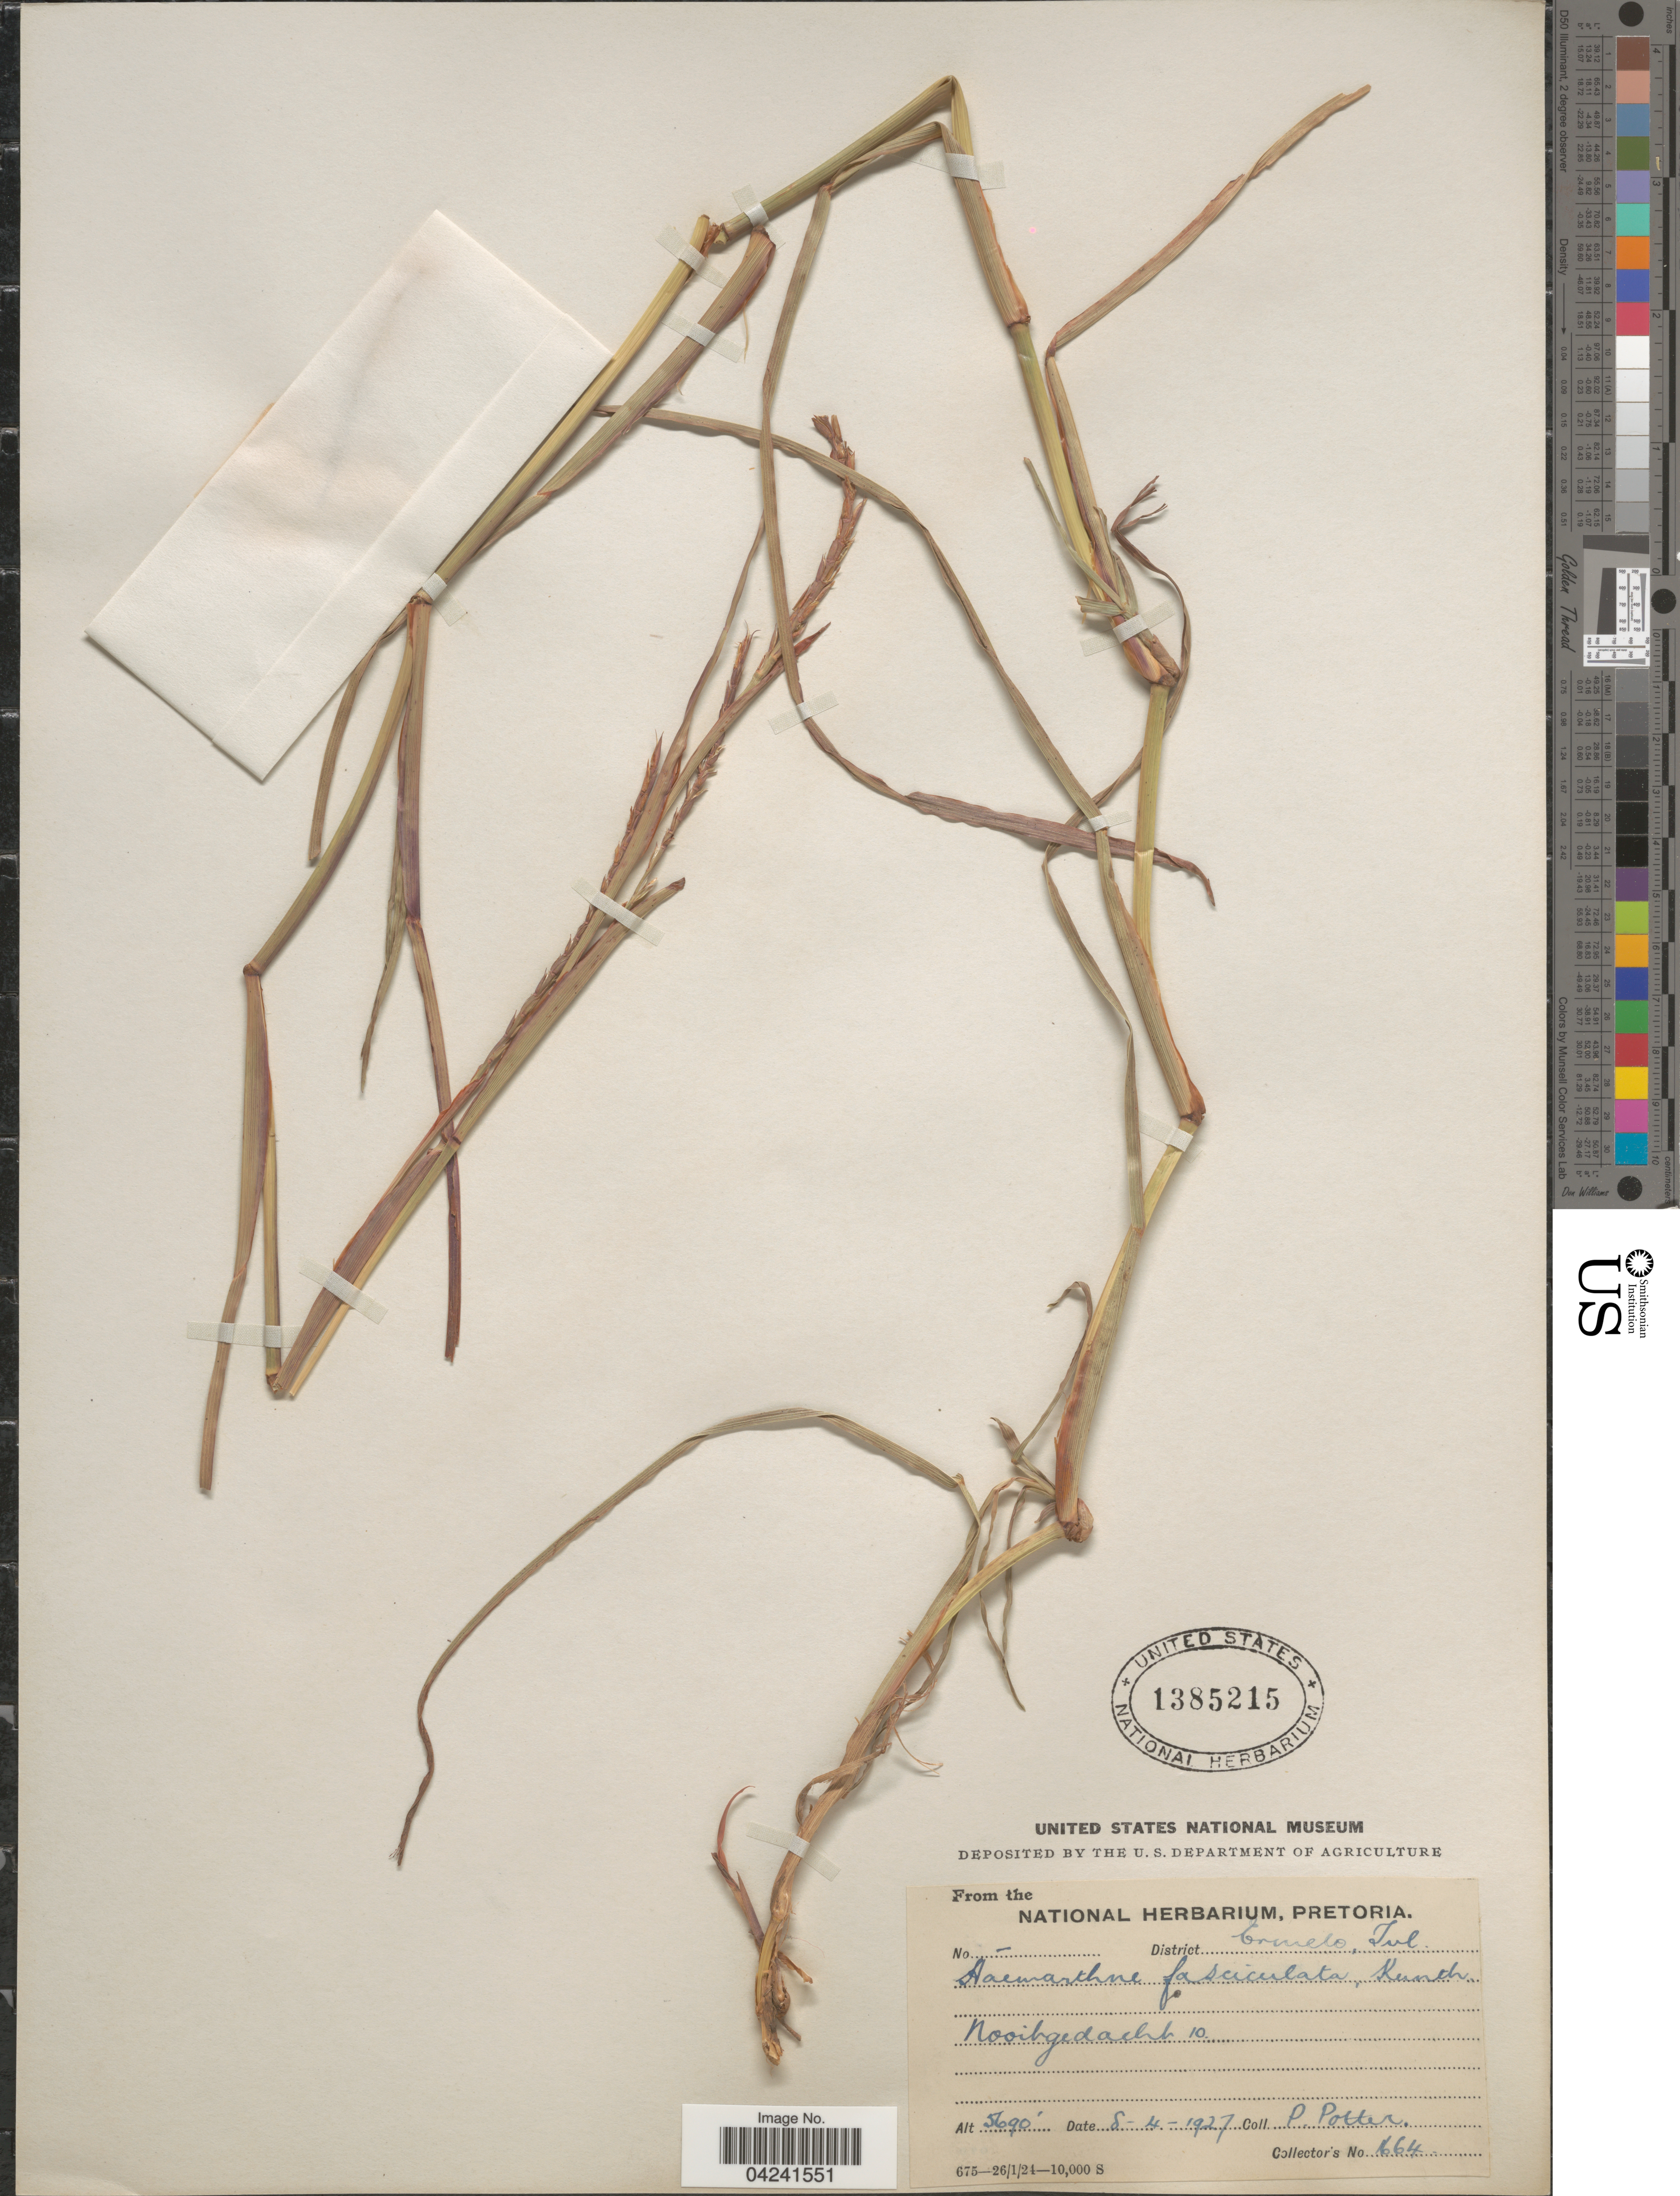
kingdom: Plantae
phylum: Tracheophyta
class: Liliopsida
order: Poales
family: Poaceae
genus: Hemarthria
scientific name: Hemarthria altissima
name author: (Poir.) Stapf & C. E. Hubb.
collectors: P. Potter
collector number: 1664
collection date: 1927-04-08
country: South Africa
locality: District Ermelo, Tvl. Nooitgedacht 10.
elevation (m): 1734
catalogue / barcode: US 1385215